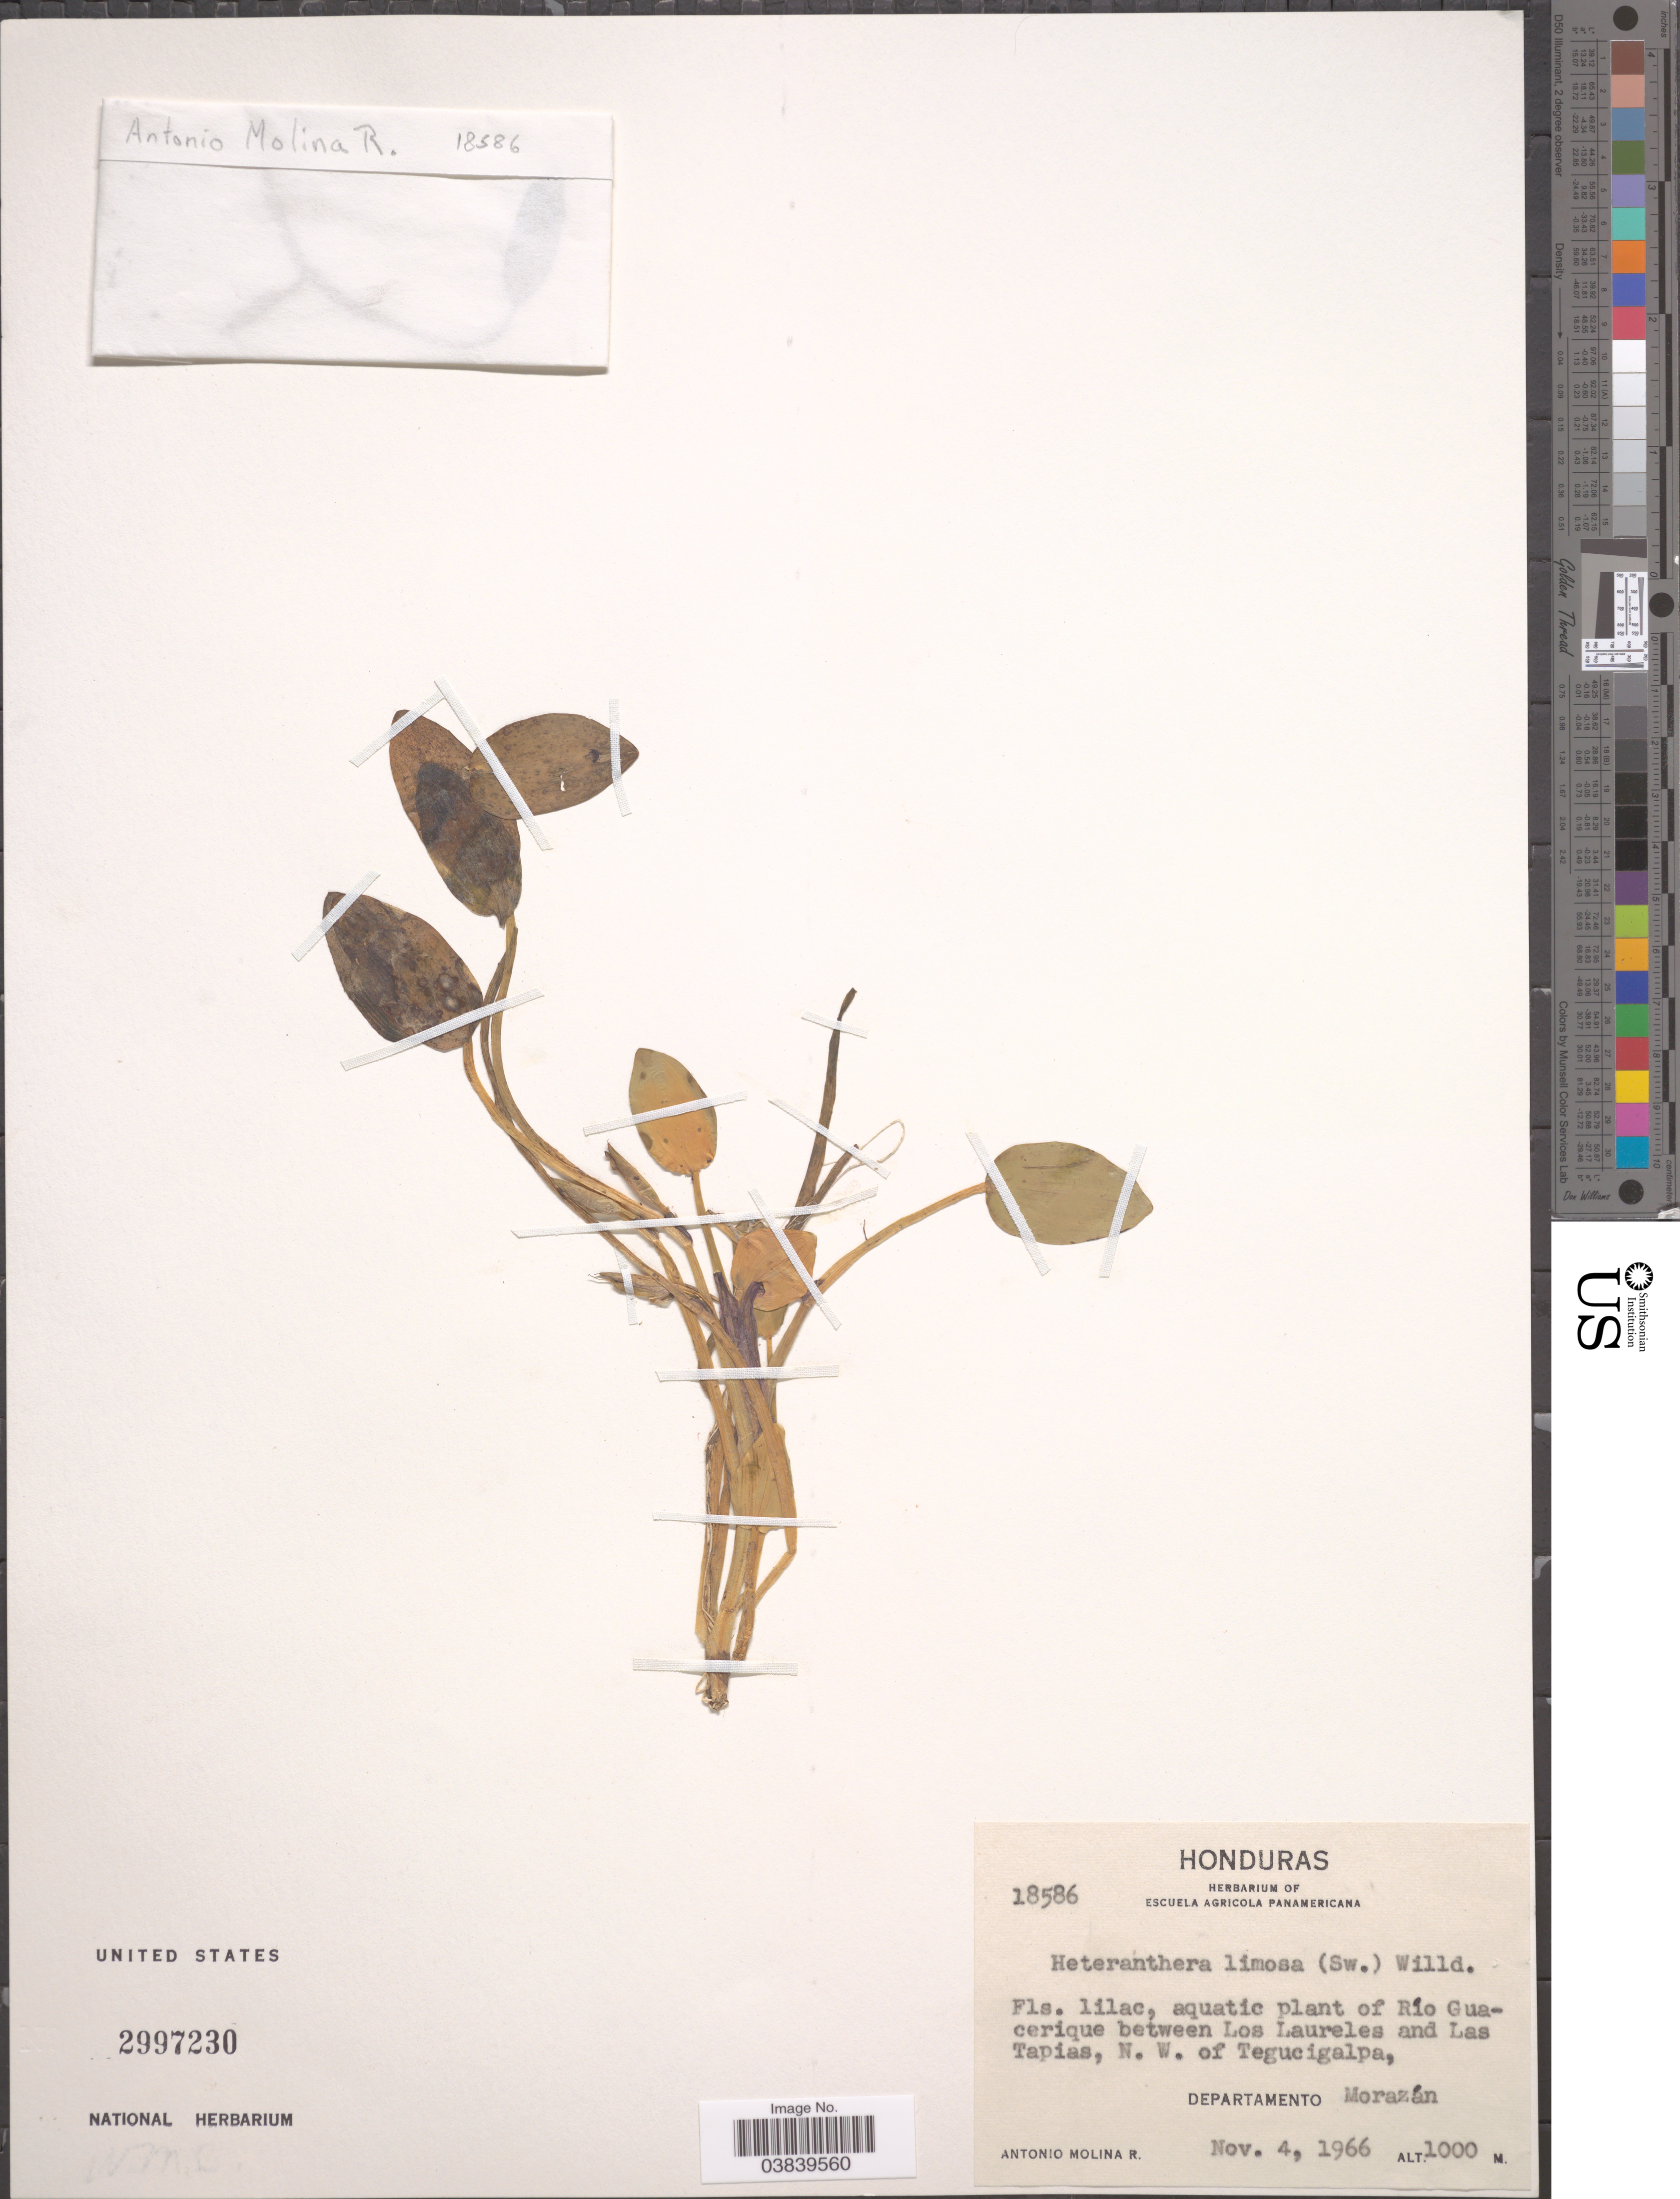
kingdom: Plantae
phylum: Tracheophyta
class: Liliopsida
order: Commelinales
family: Pontederiaceae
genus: Heteranthera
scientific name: Heteranthera limosa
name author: (Sw.) Willd.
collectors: A. Molina R.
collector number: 18586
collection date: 1966-11-04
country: Honduras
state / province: Fco. Morazán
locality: Río Guacerique between Los Laurales and Las Tapias, N. W. of Tegucigalpa, Departamento Morazán.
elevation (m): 1000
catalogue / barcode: US 2997230